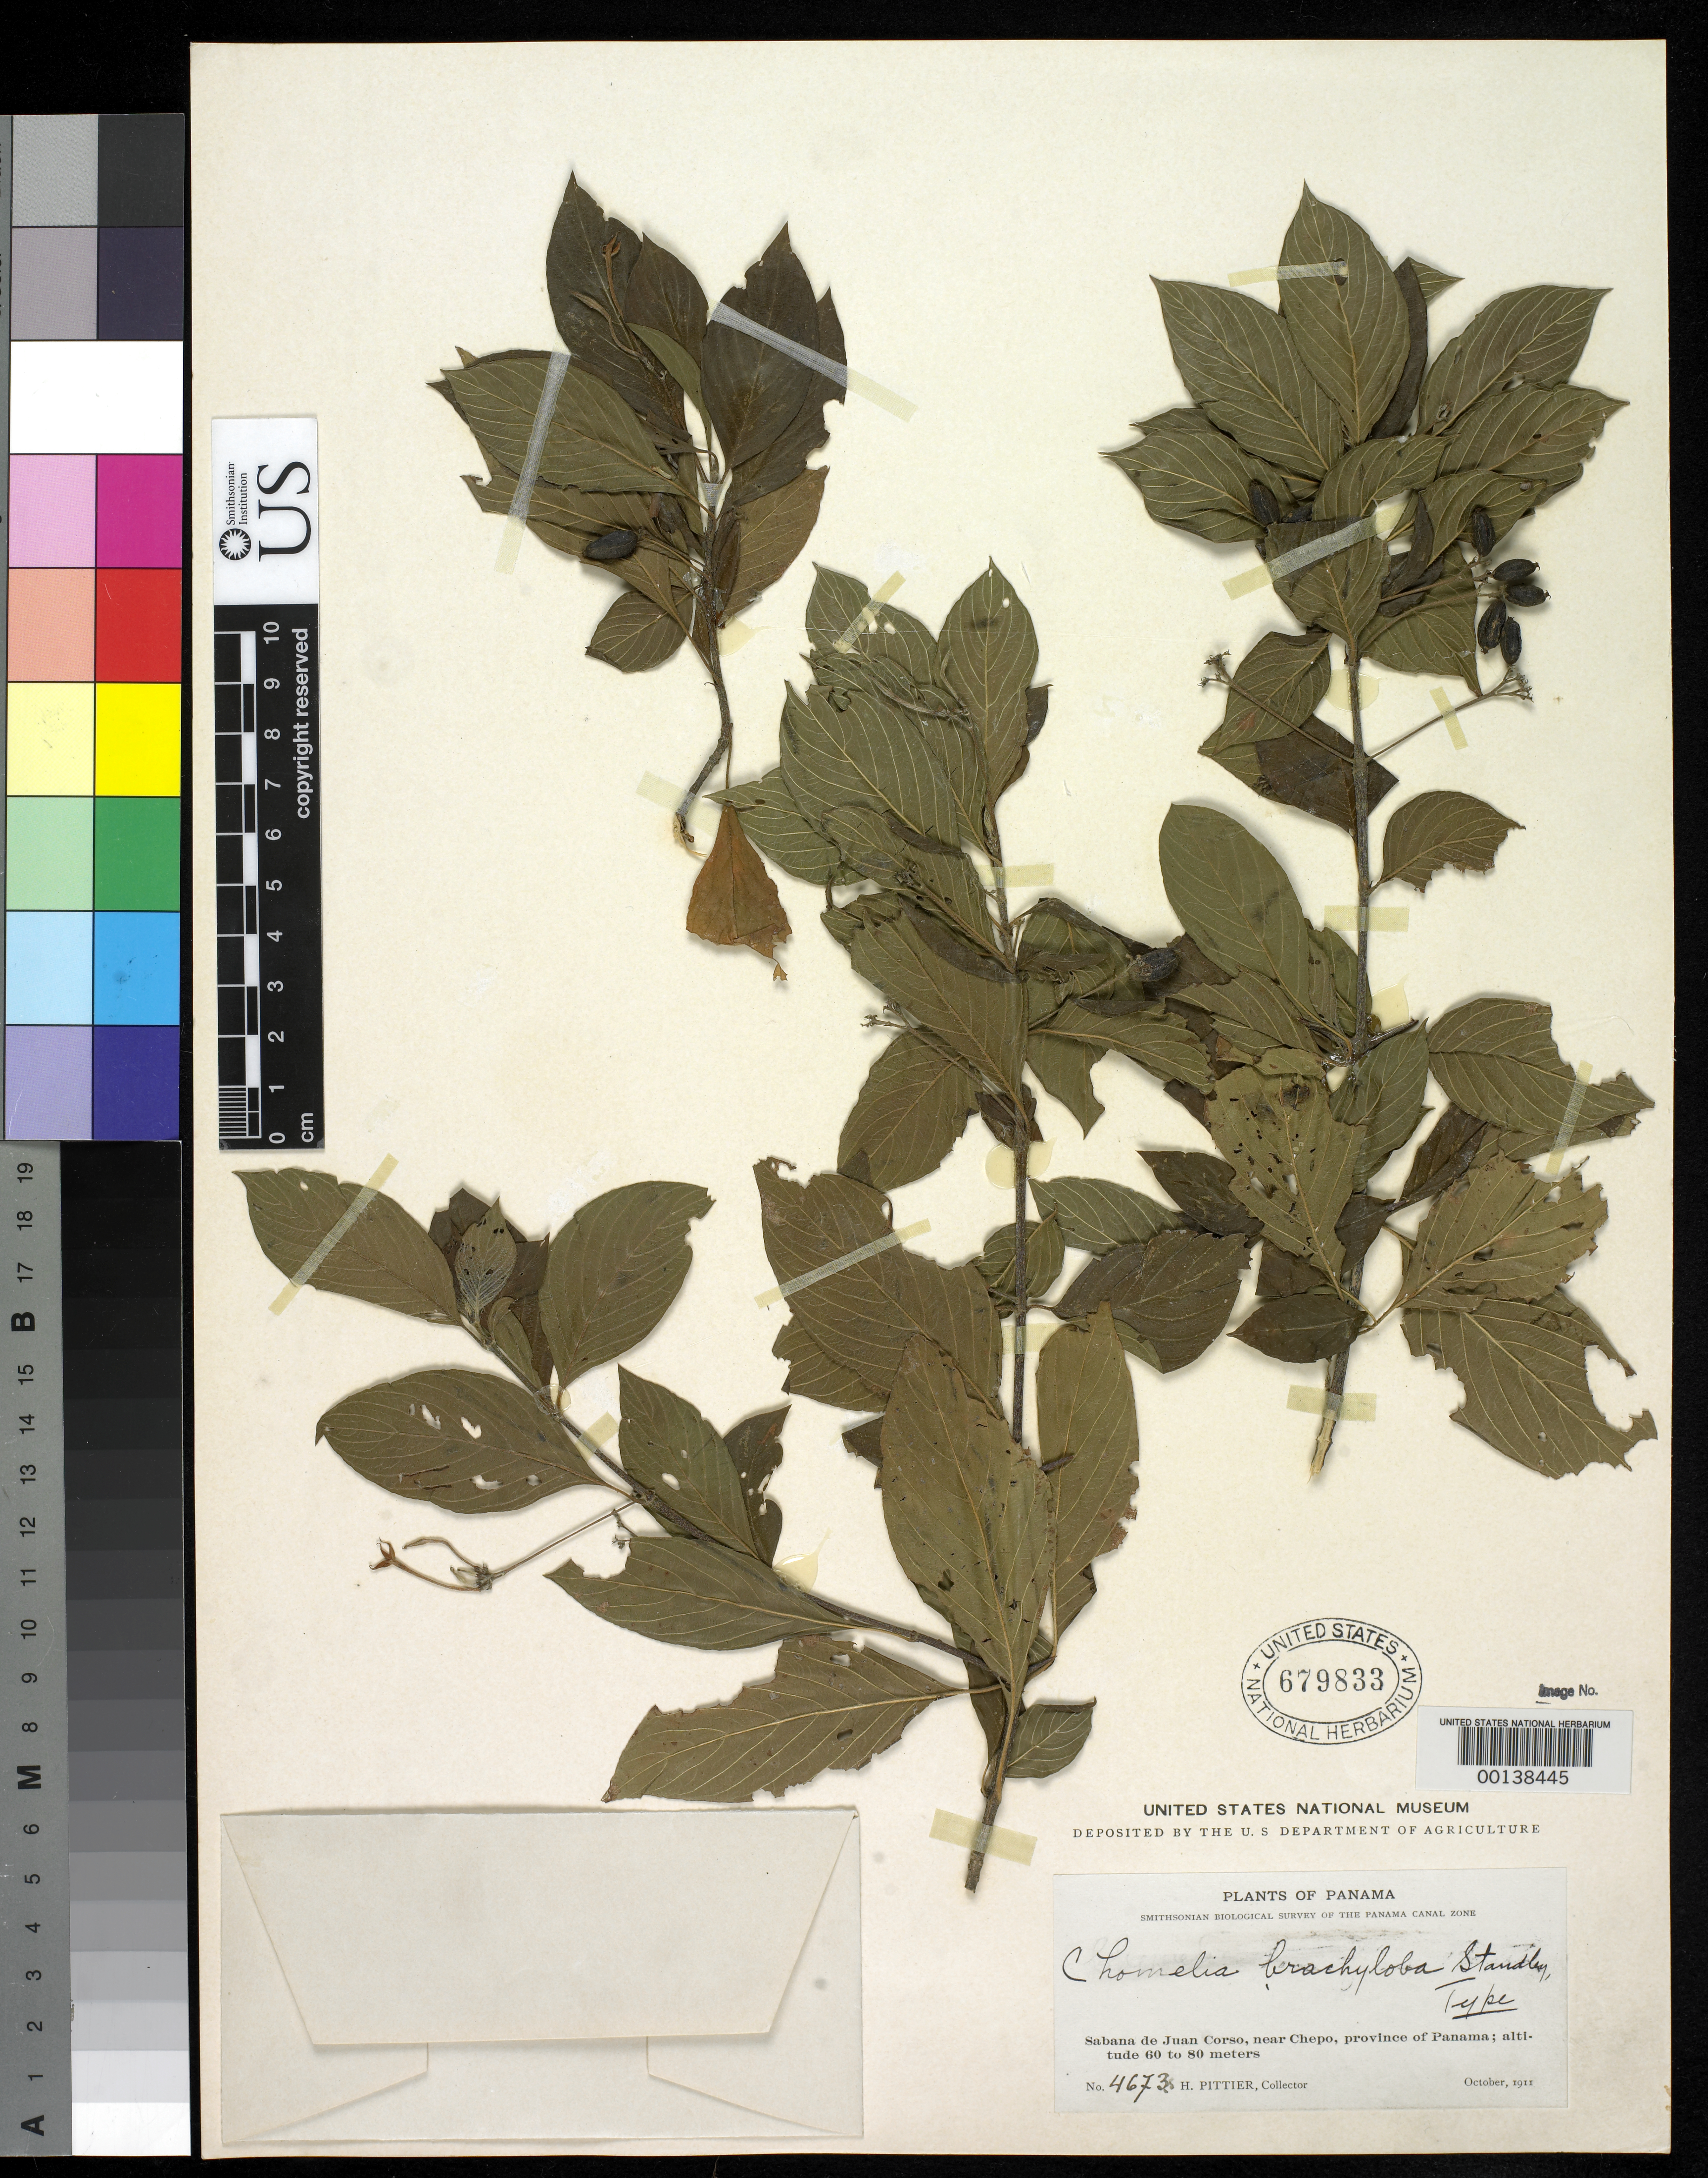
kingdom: Plantae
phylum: Tracheophyta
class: Magnoliopsida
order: Gentianales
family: Rubiaceae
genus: Chomelia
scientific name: Chomelia brachyloba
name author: Standl.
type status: Holotype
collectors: H. F. Pittier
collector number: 4673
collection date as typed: Oct 1911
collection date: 1911-10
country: Panama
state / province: Panamá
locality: Sabana de Juan Corso, near Chepo.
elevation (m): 60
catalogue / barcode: US 679833